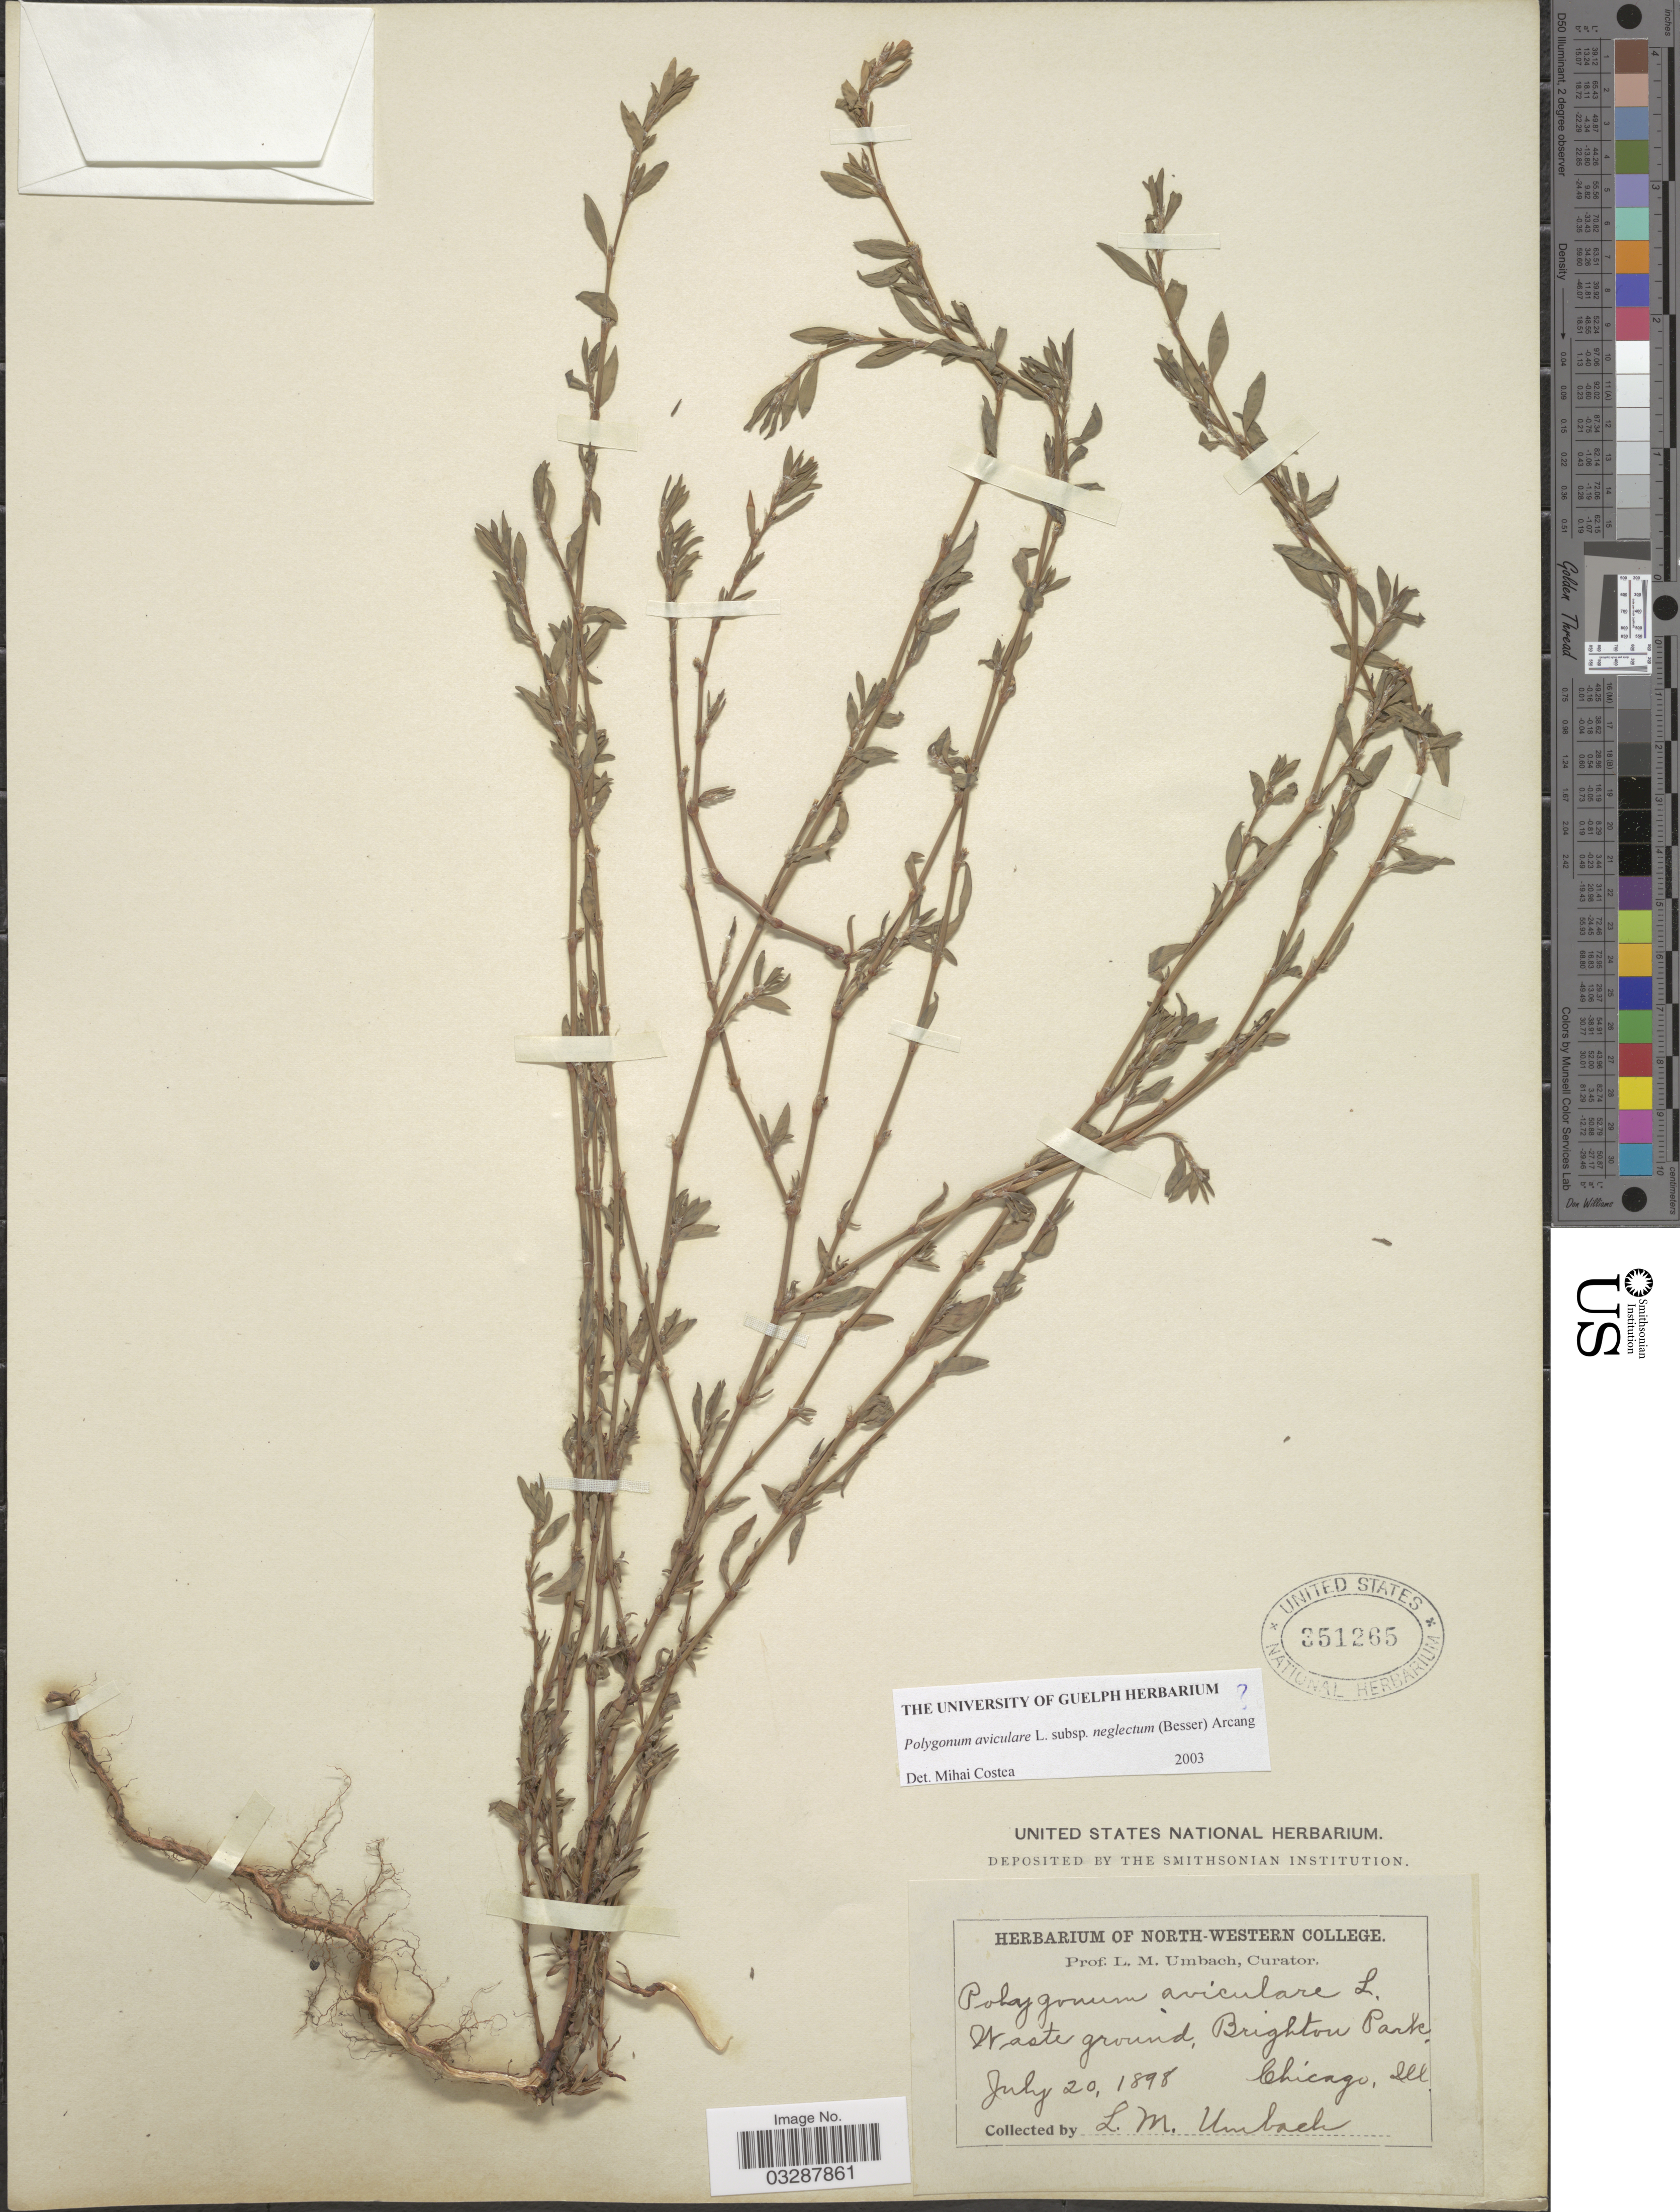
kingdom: Plantae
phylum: Tracheophyta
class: Magnoliopsida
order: Caryophyllales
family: Polygonaceae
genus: Polygonum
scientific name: Polygonum aviculare subsp. neglectum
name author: (Besser) Arcang.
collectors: L. M. Umbach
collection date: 1898-07-20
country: United States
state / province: Illinois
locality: Waste ground, Brighton Park, Chicago.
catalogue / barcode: US 351265